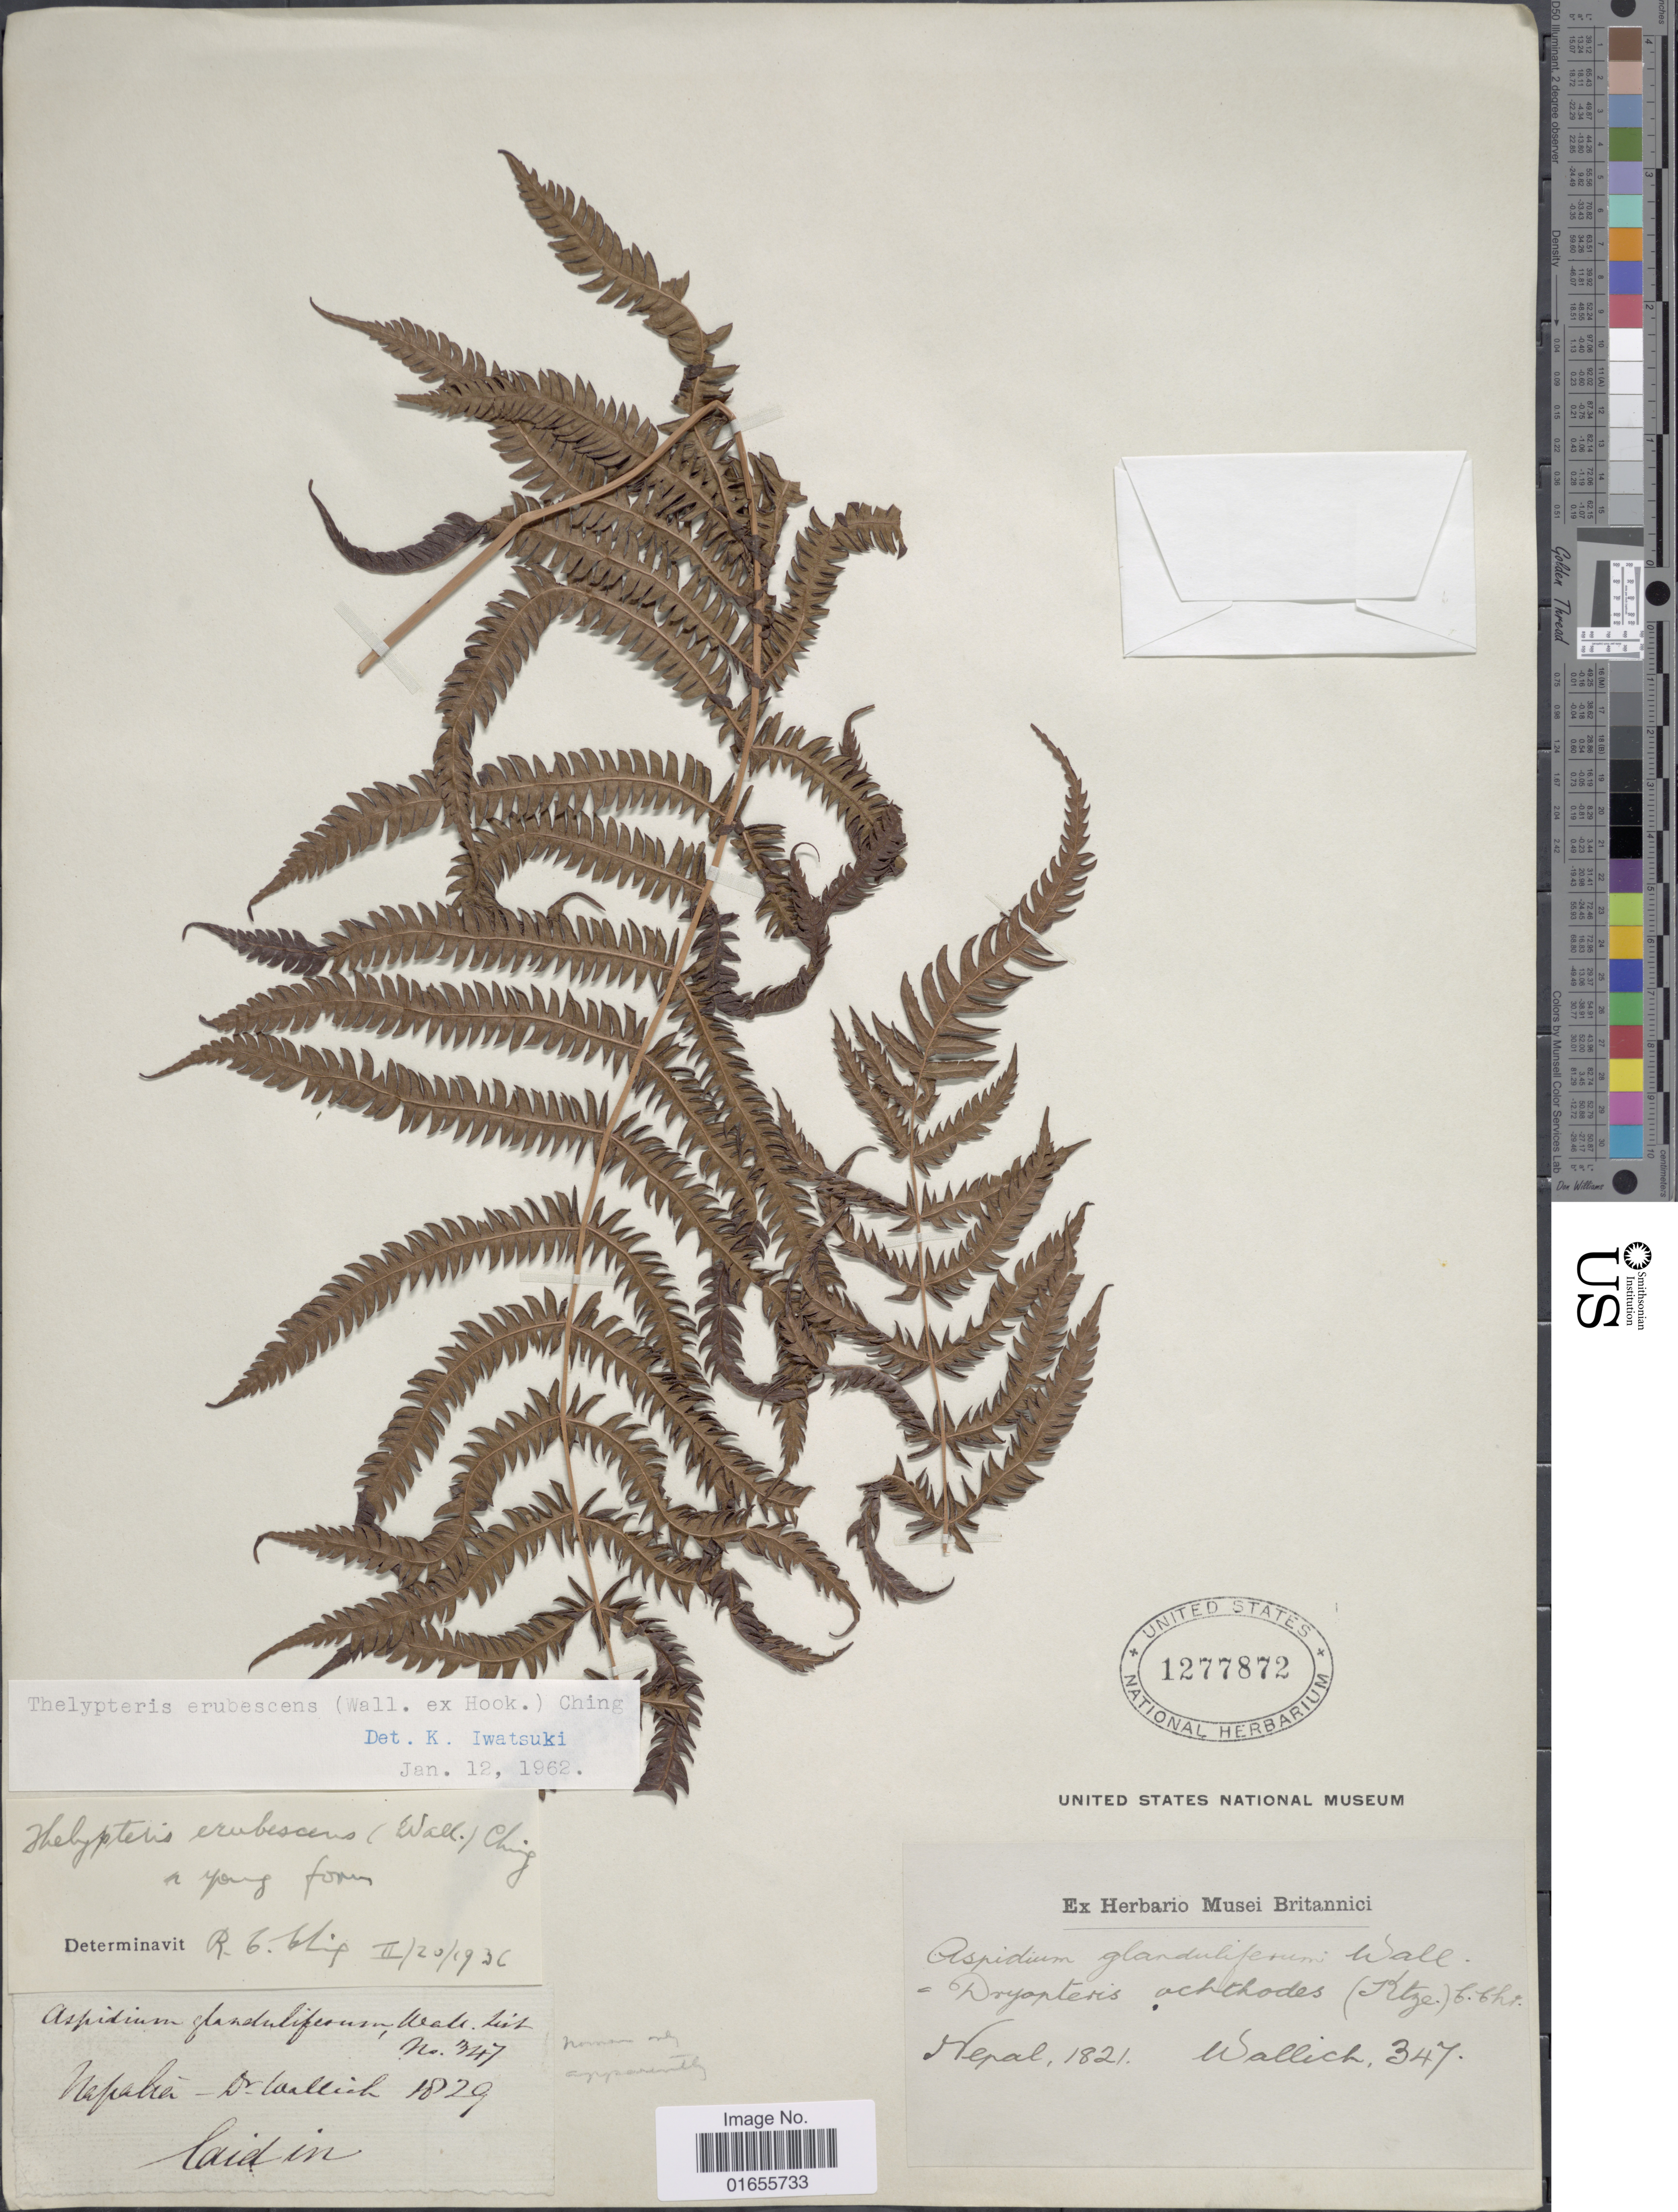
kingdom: Plantae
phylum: Tracheophyta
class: Polypodiopsida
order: Polypodiales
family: Thelypteridaceae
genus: Glaphyropteridopsis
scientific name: Glaphyropteridopsis erubescens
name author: (Wall. ex Hook.) Ching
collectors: -- Wallich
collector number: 347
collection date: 1821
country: Nepal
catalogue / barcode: US 1277872